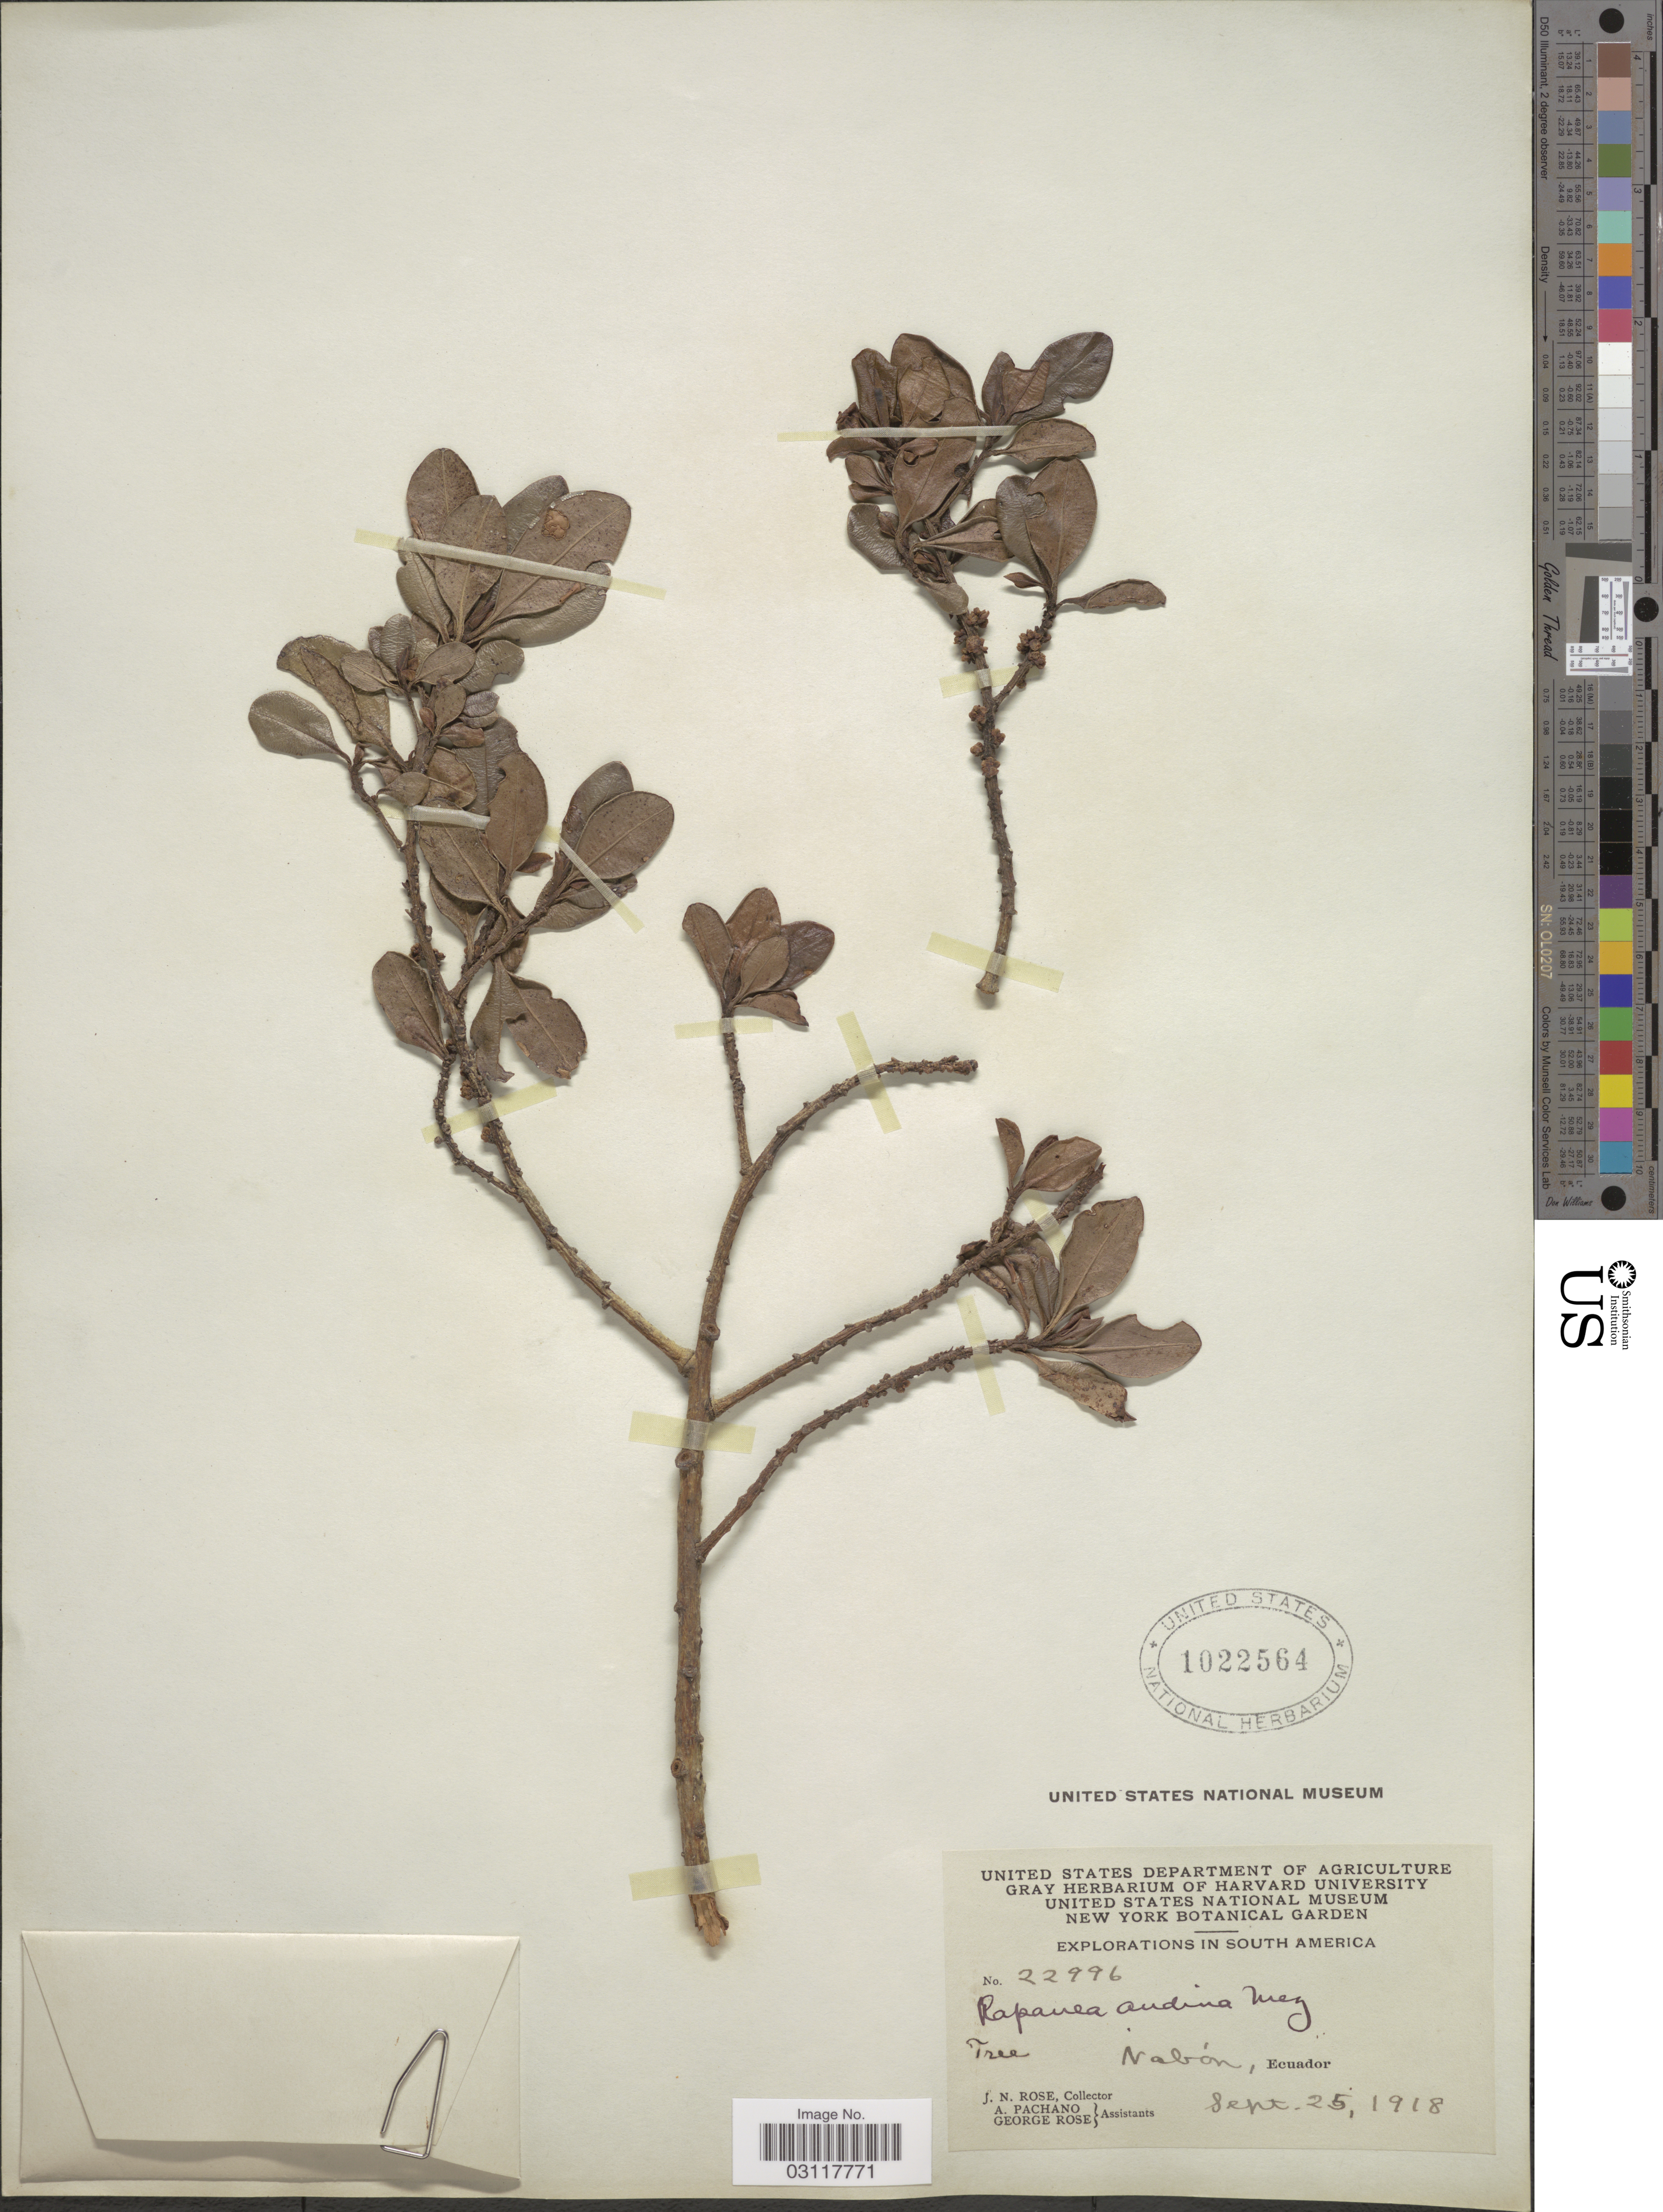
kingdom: Plantae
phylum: Tracheophyta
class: Magnoliopsida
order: Ericales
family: Primulaceae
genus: Rapanea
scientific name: Rapanea andina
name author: Mez in Engl.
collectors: J. N. Rose, A. Pachano & G. Rose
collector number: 22996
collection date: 1918-09-25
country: Ecuador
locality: Nabón.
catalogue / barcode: US 1022564